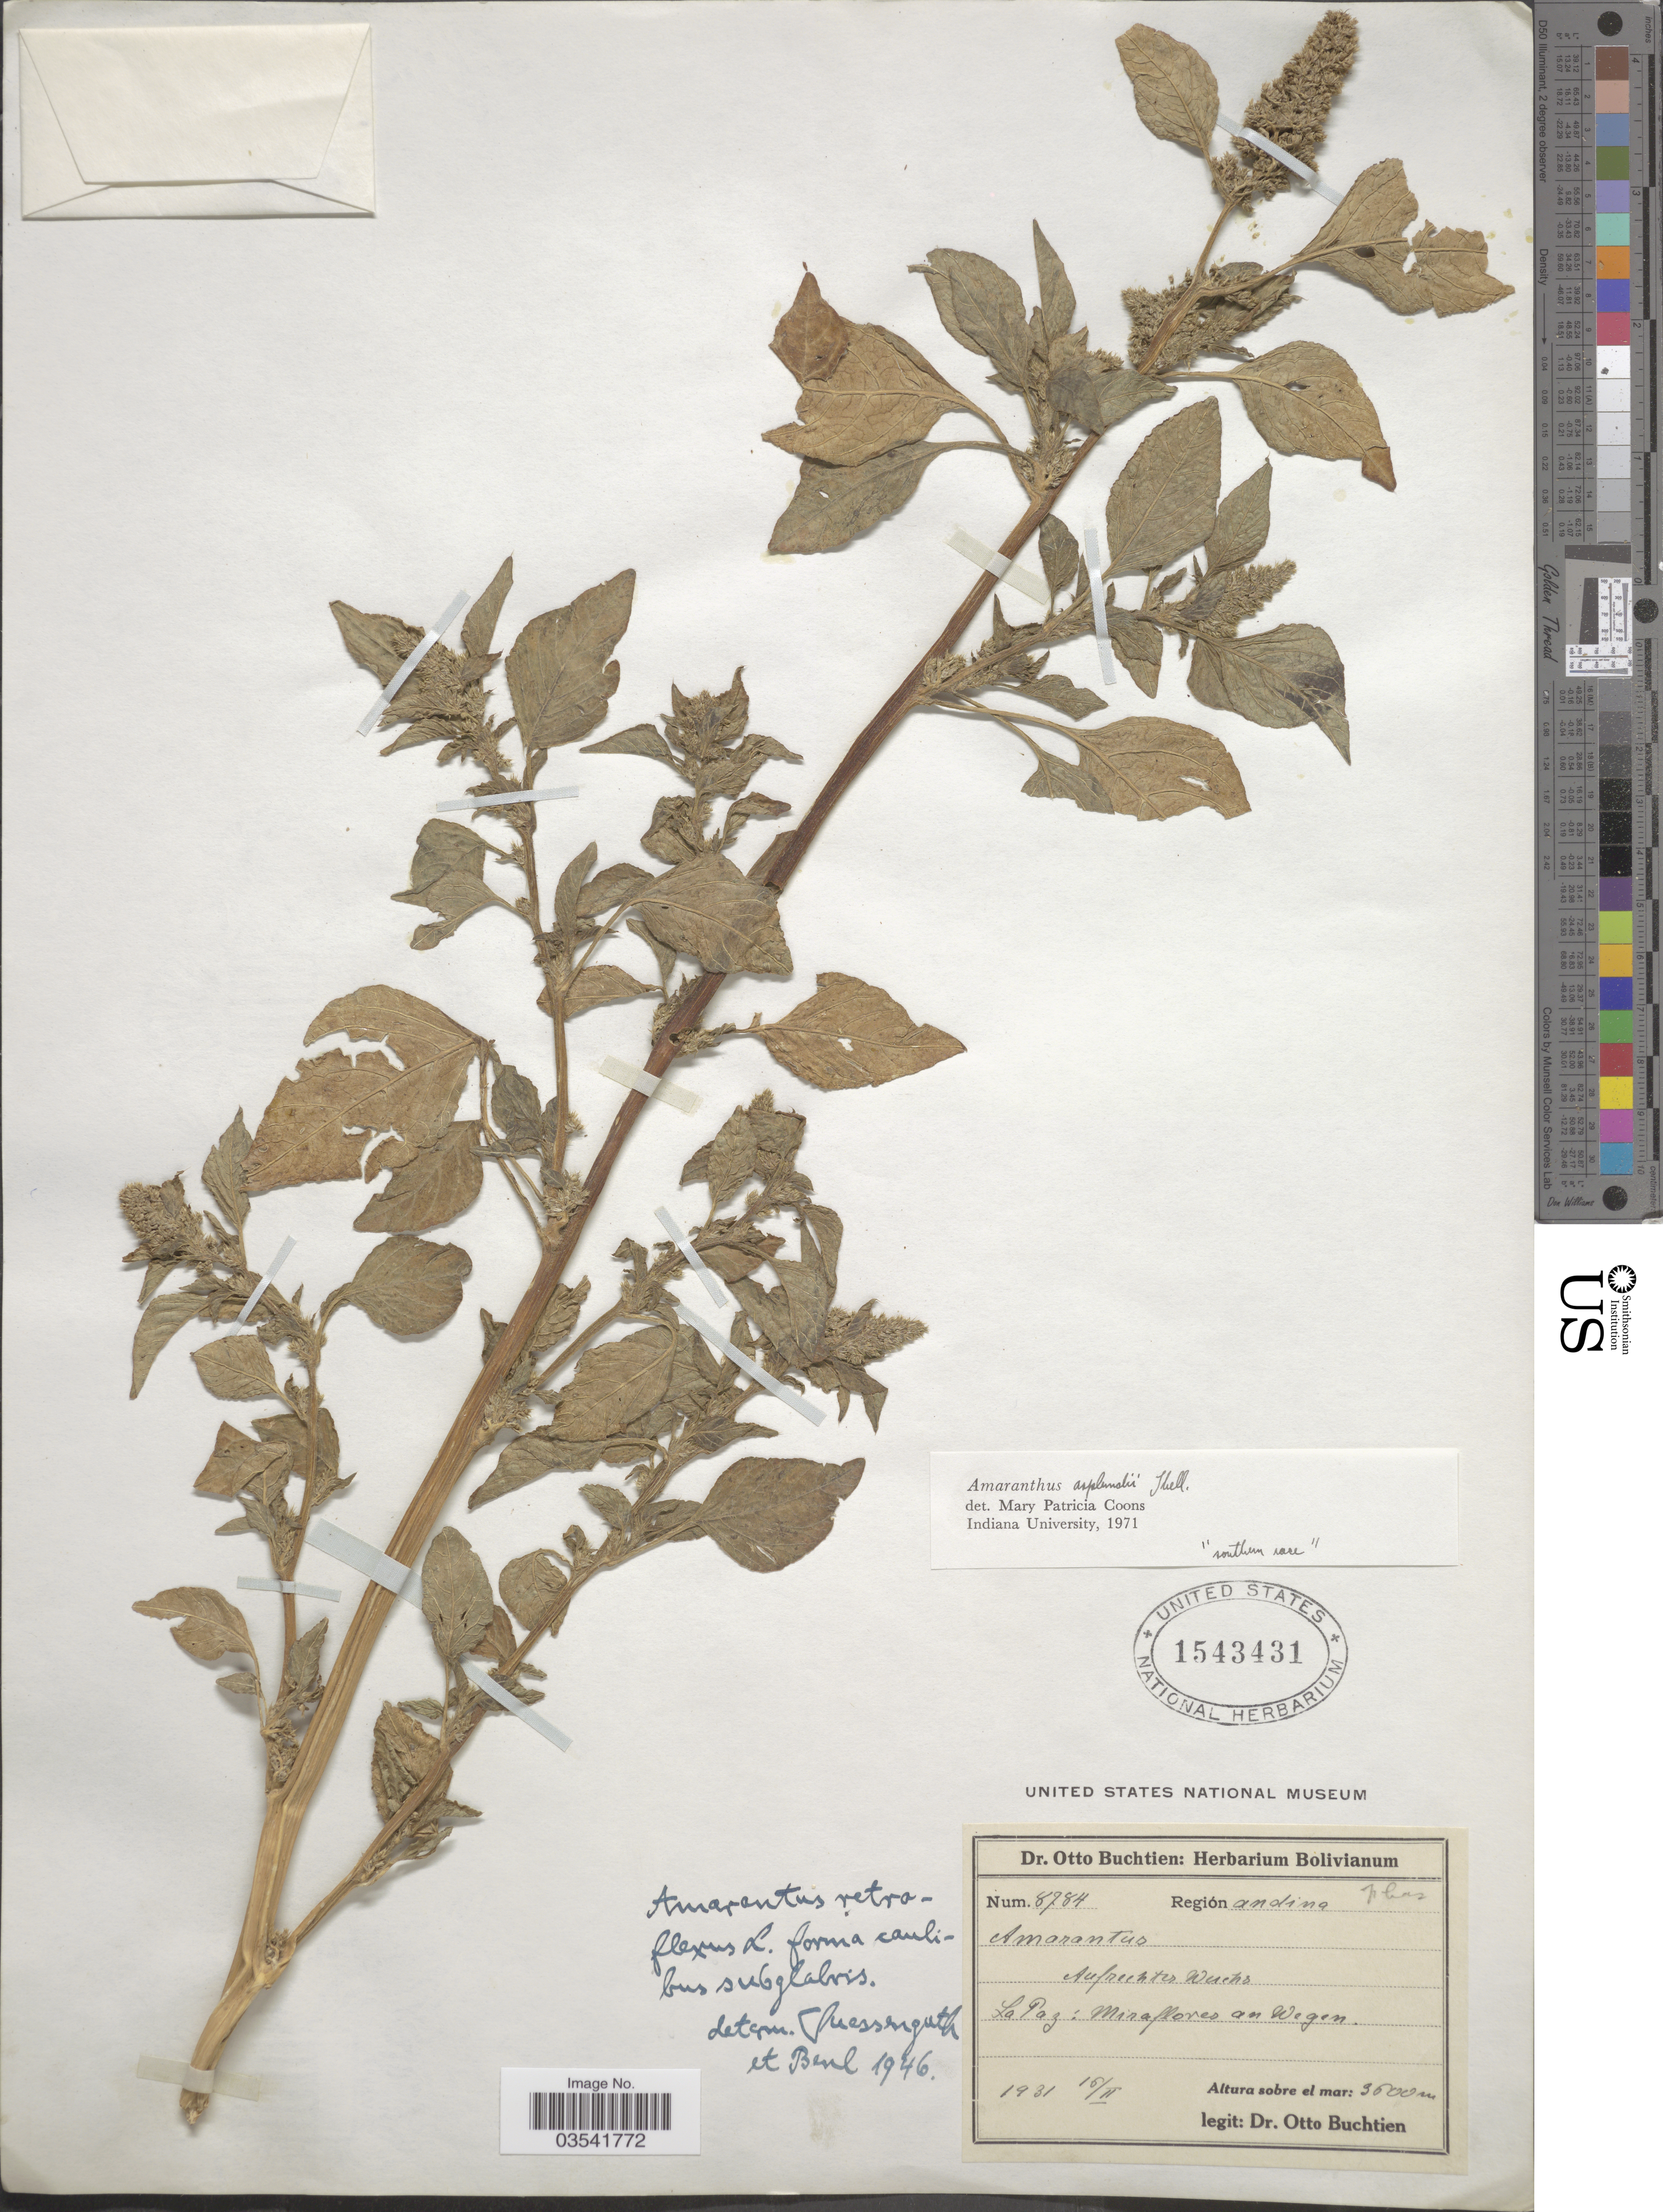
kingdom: Plantae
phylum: Tracheophyta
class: Magnoliopsida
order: Caryophyllales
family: Amaranthaceae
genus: Amaranthus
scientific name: Amaranthus asplundii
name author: Thell.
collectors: O. Buchtien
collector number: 8784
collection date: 1931-02-16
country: Bolivia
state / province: La Paz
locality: Región andina. La Paz: Miraflores an wegen.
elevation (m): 3600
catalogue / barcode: US 1543431